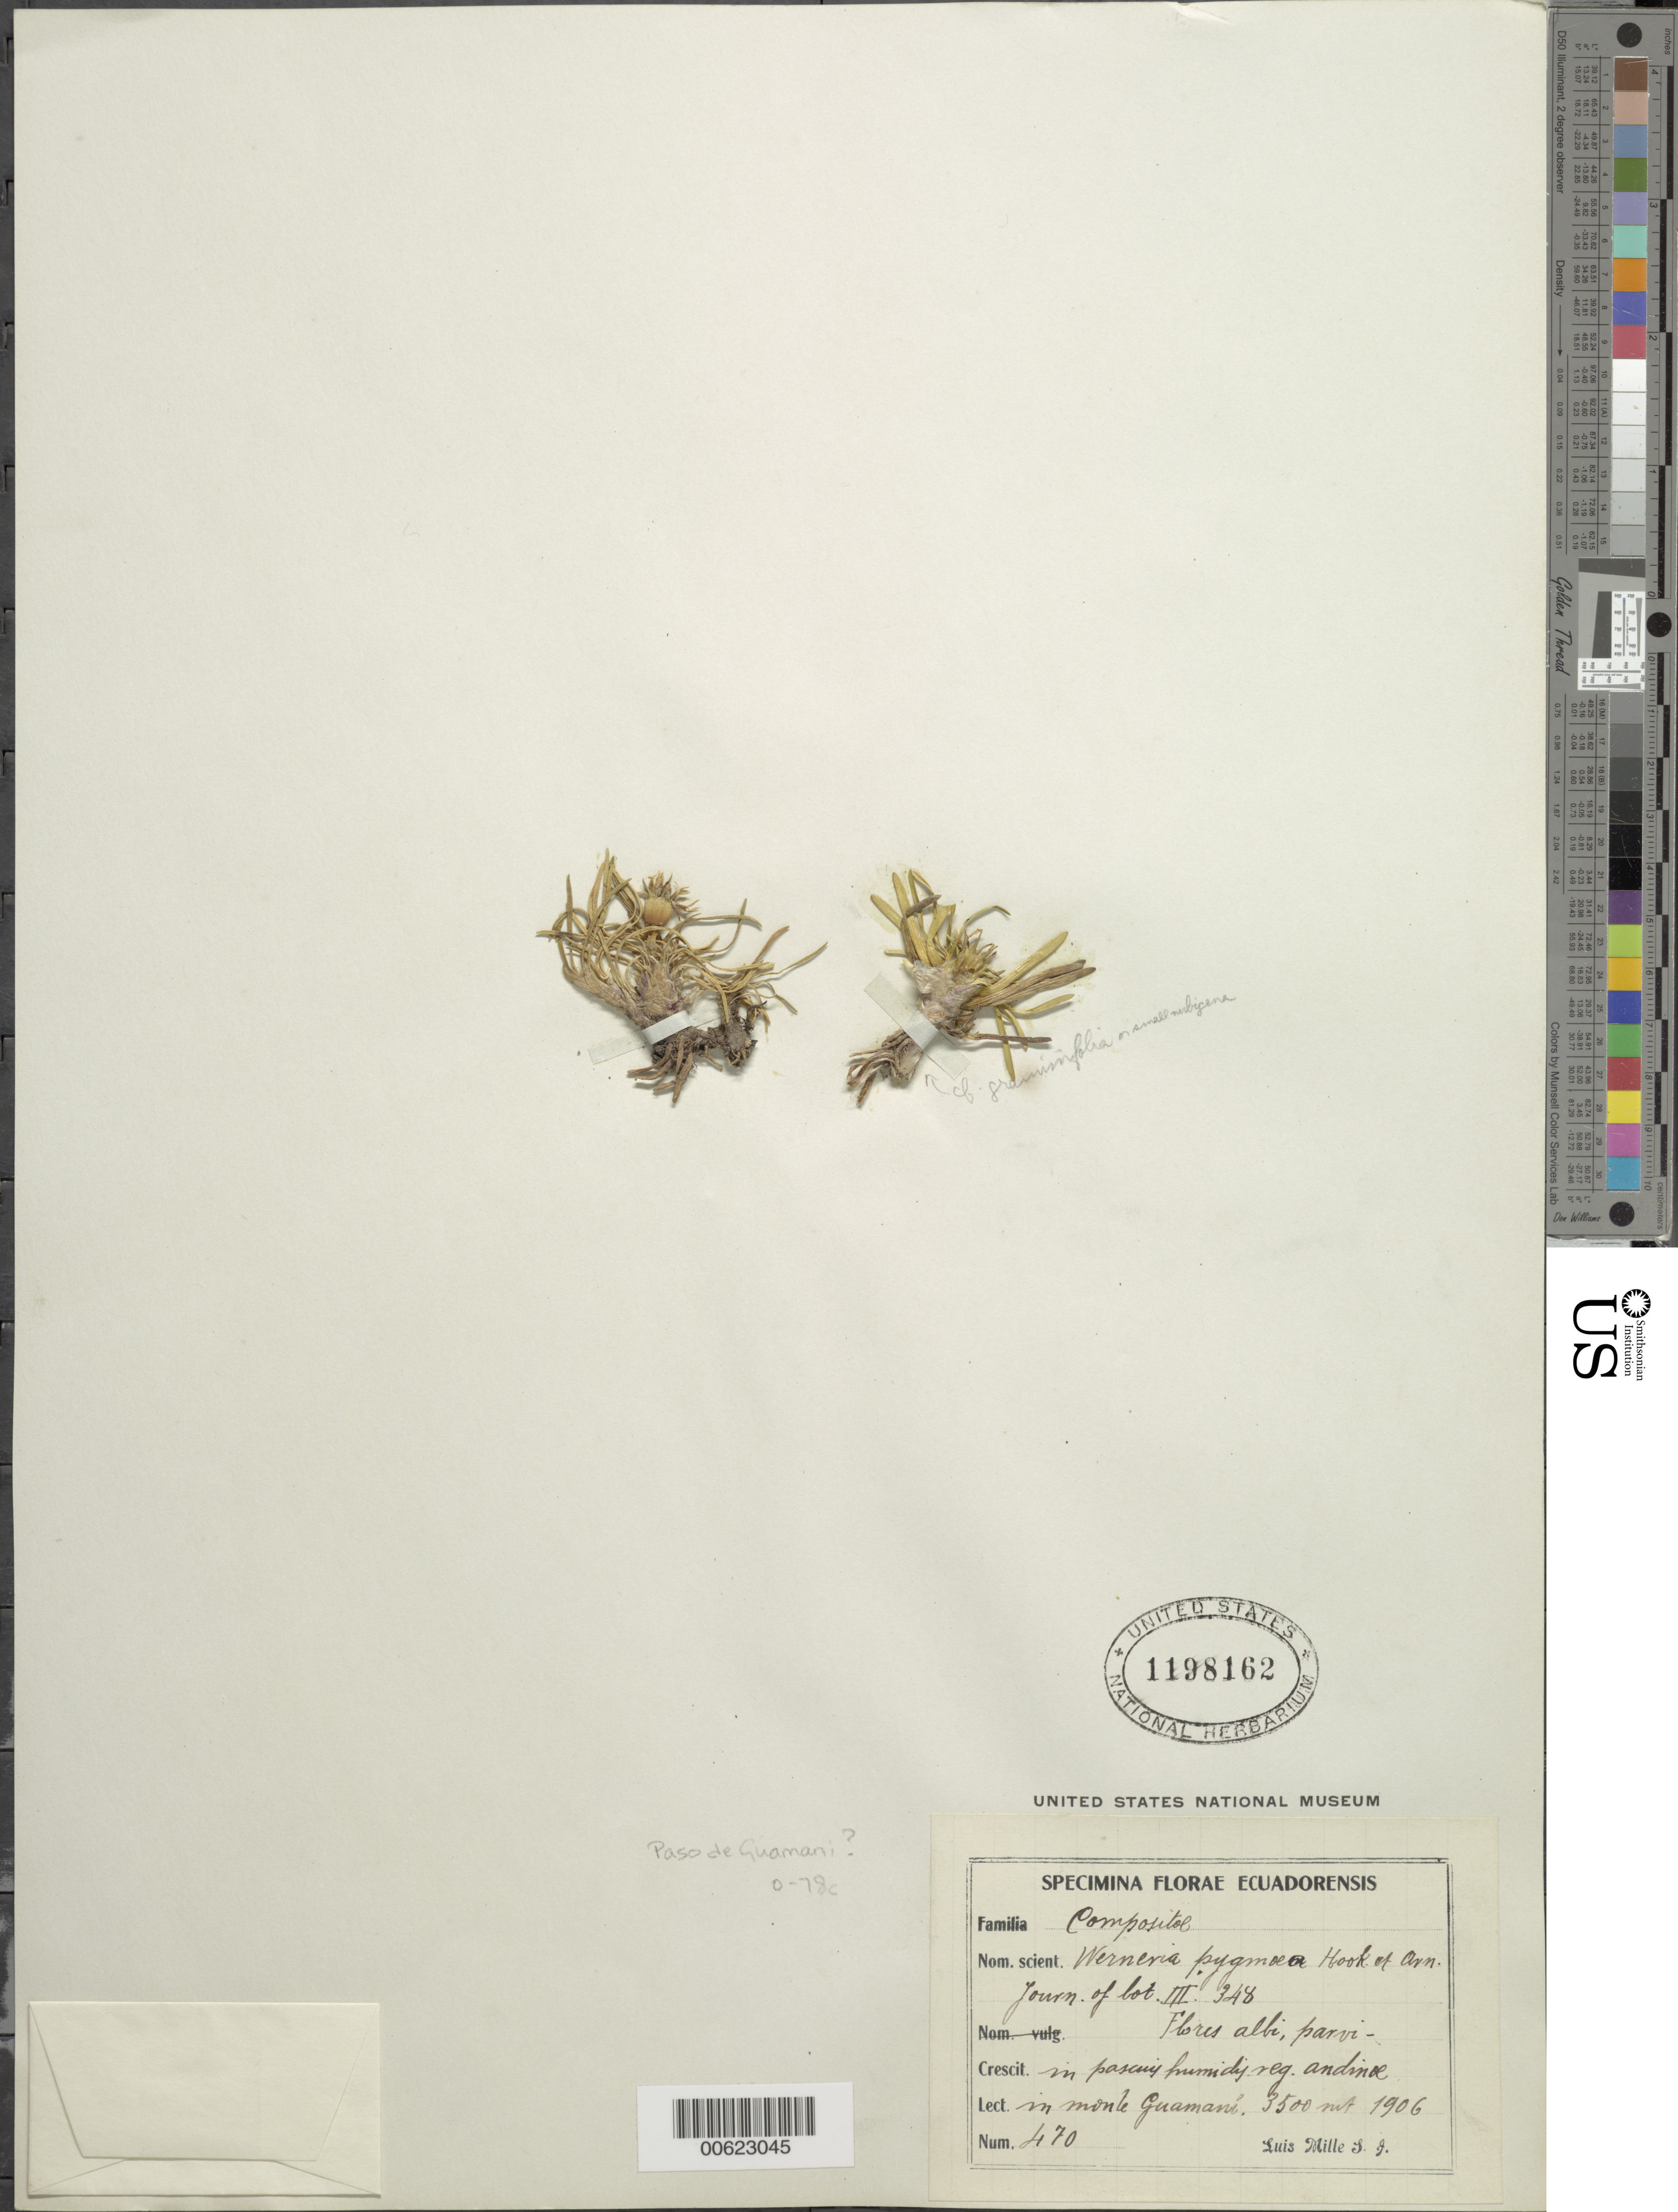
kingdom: Plantae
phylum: Tracheophyta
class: Magnoliopsida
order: Asterales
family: Asteraceae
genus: Werneria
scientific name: Werneria pygmaea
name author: Gillies ex Hook. & Arn.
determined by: Calvo, Joel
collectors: L. Mille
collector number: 470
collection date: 1906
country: Ecuador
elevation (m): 3500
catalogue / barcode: US 1198162